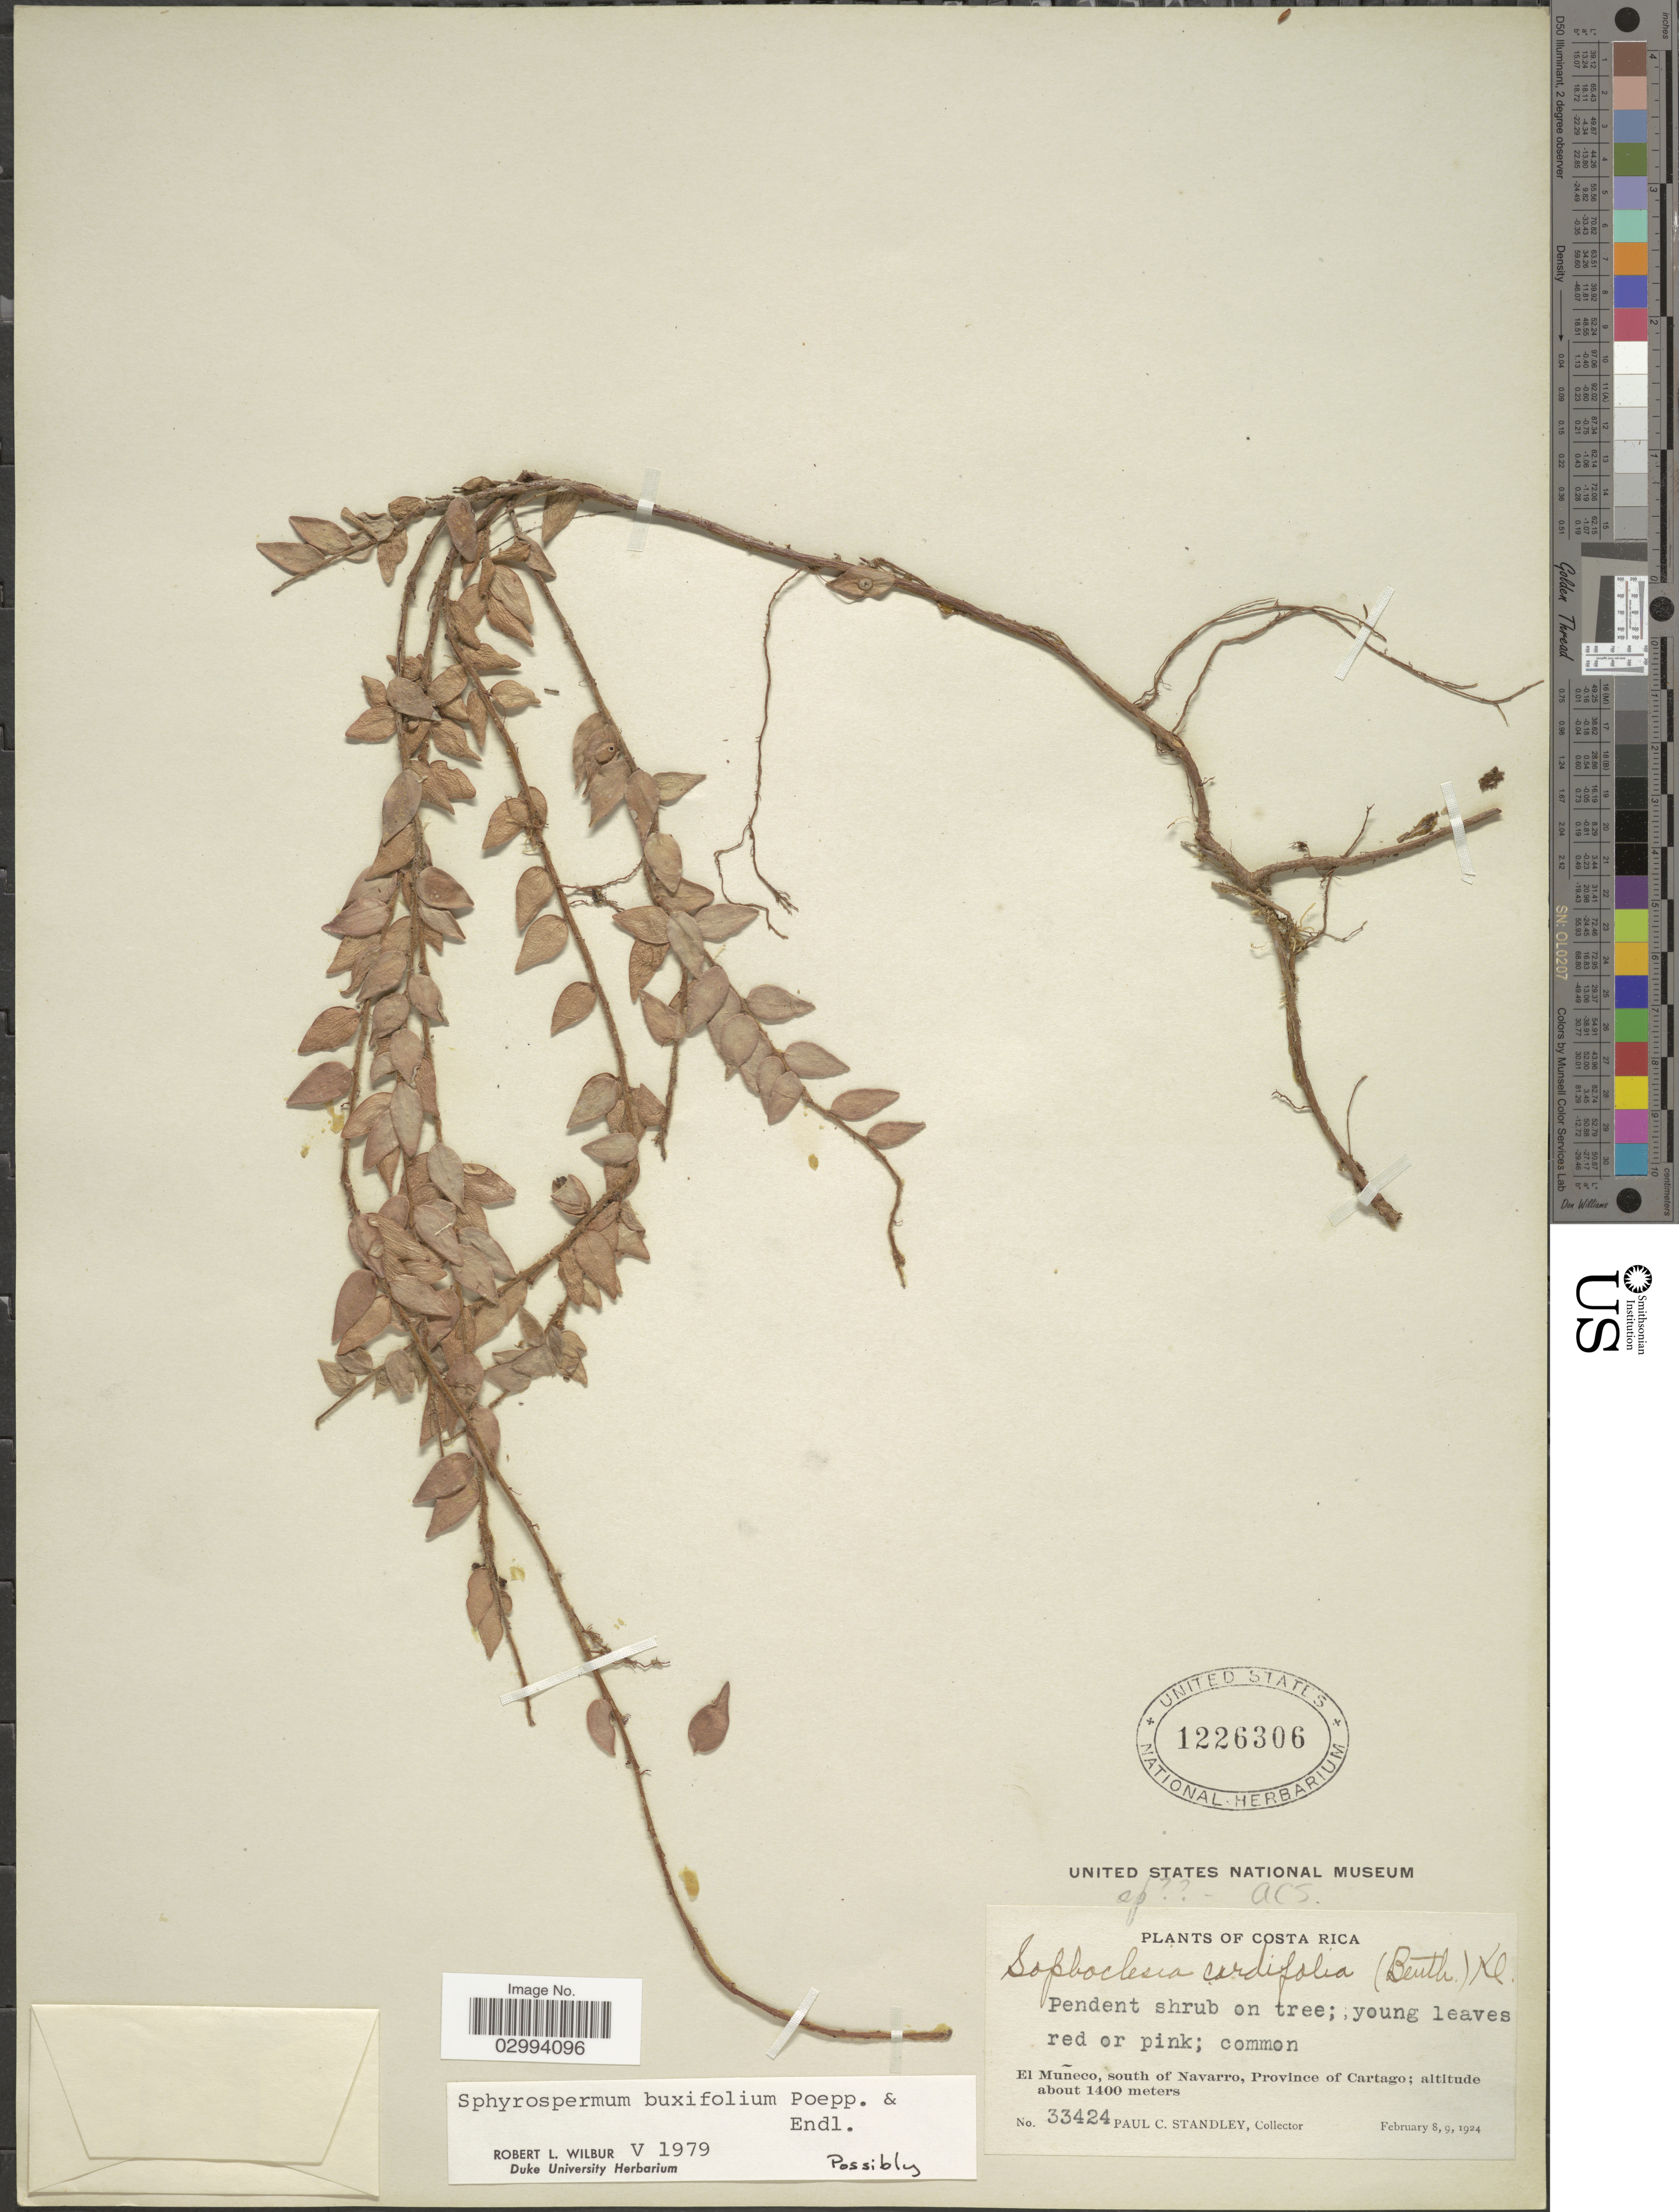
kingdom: Plantae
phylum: Tracheophyta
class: Magnoliopsida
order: Ericales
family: Ericaceae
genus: Sphyrospermum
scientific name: Sphyrospermum buxifolium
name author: Poepp. & Endl.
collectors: P. C. Standley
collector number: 33424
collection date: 1924-02-08/1924-02-09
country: Costa Rica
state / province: Cartago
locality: El Muñeco, south of Navarro.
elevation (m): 1400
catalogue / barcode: US 1226306